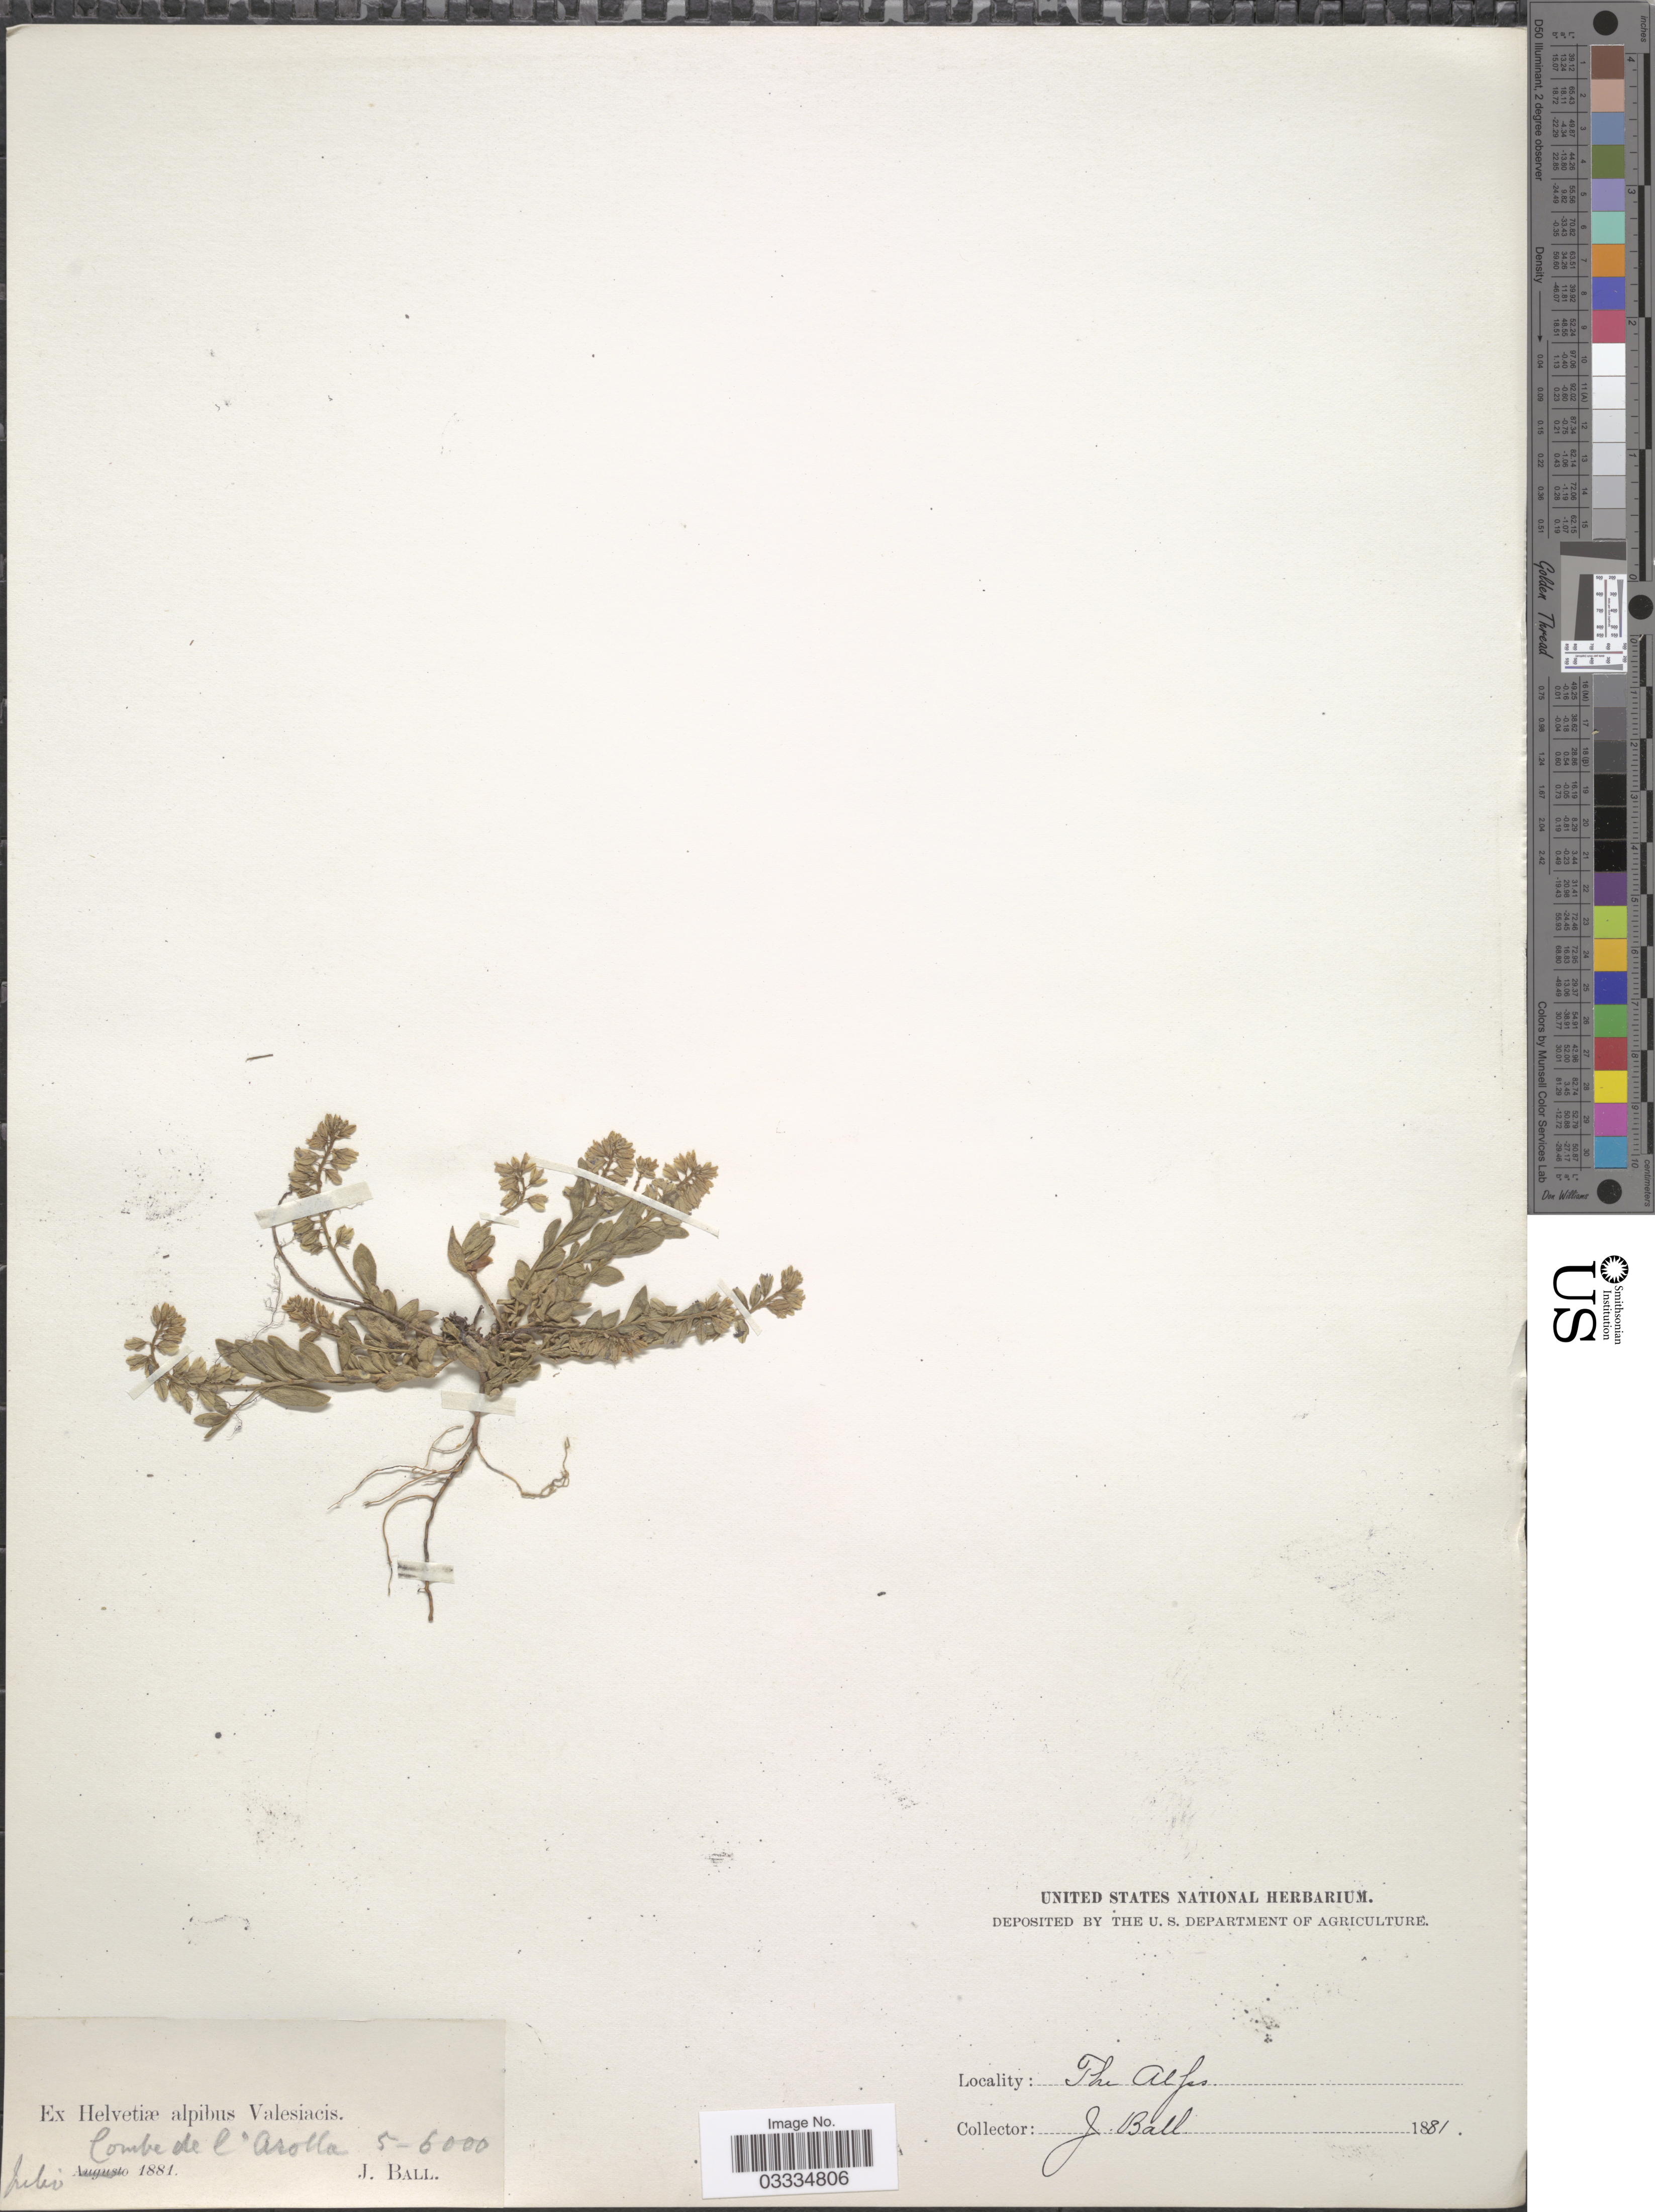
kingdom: Plantae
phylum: Tracheophyta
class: Magnoliopsida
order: Fabales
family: Polygalaceae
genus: Polygala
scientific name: Polygala sp.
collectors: J. Ball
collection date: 1881-07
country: Switzerland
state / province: Valais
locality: Ex Helvetiæ alpibus Valesiacis. Combe de l'Arolla. The Alps.